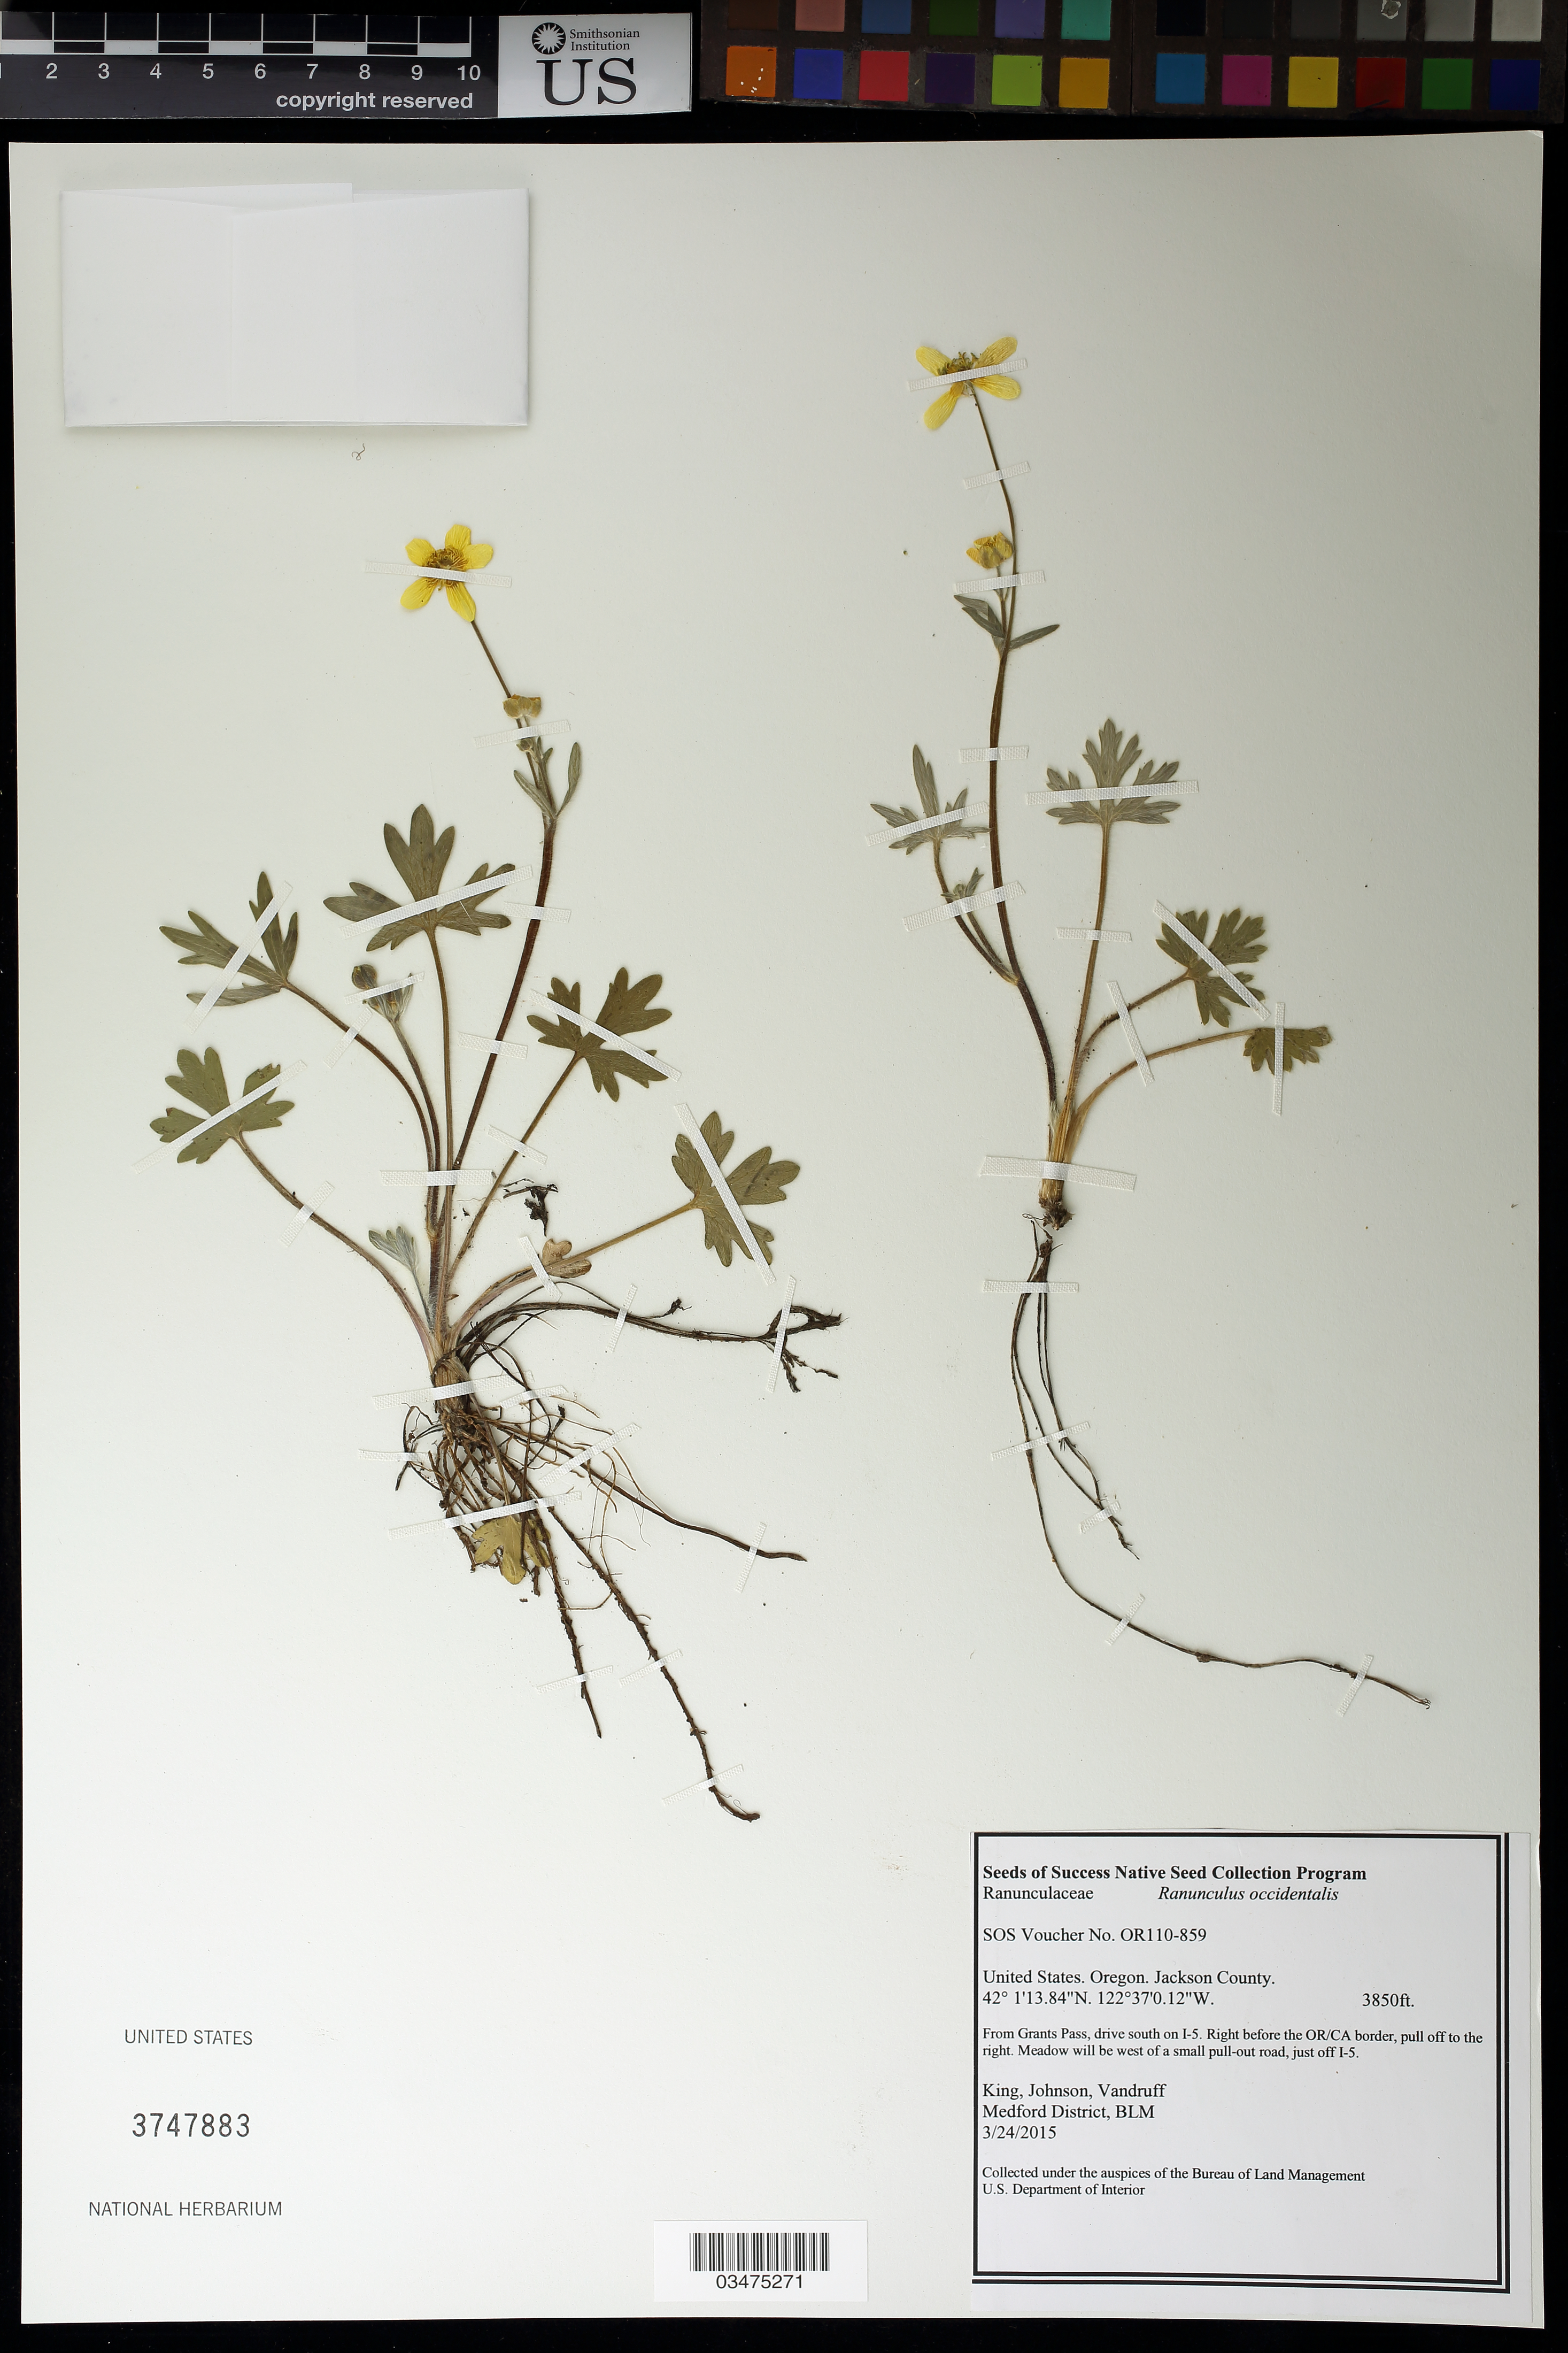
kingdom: Plantae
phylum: Tracheophyta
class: Magnoliopsida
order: Ranunculales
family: Ranunculaceae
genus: Ranunculus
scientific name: Ranunculus occidentalis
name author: Nutt.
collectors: King, --, -- Johnson & -. Vandruff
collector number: OR110-859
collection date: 2015-03-24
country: United States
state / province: Oregon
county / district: Jackson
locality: Meadow W of a small pull-out road, just off I-5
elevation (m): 1173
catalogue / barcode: US 3747883